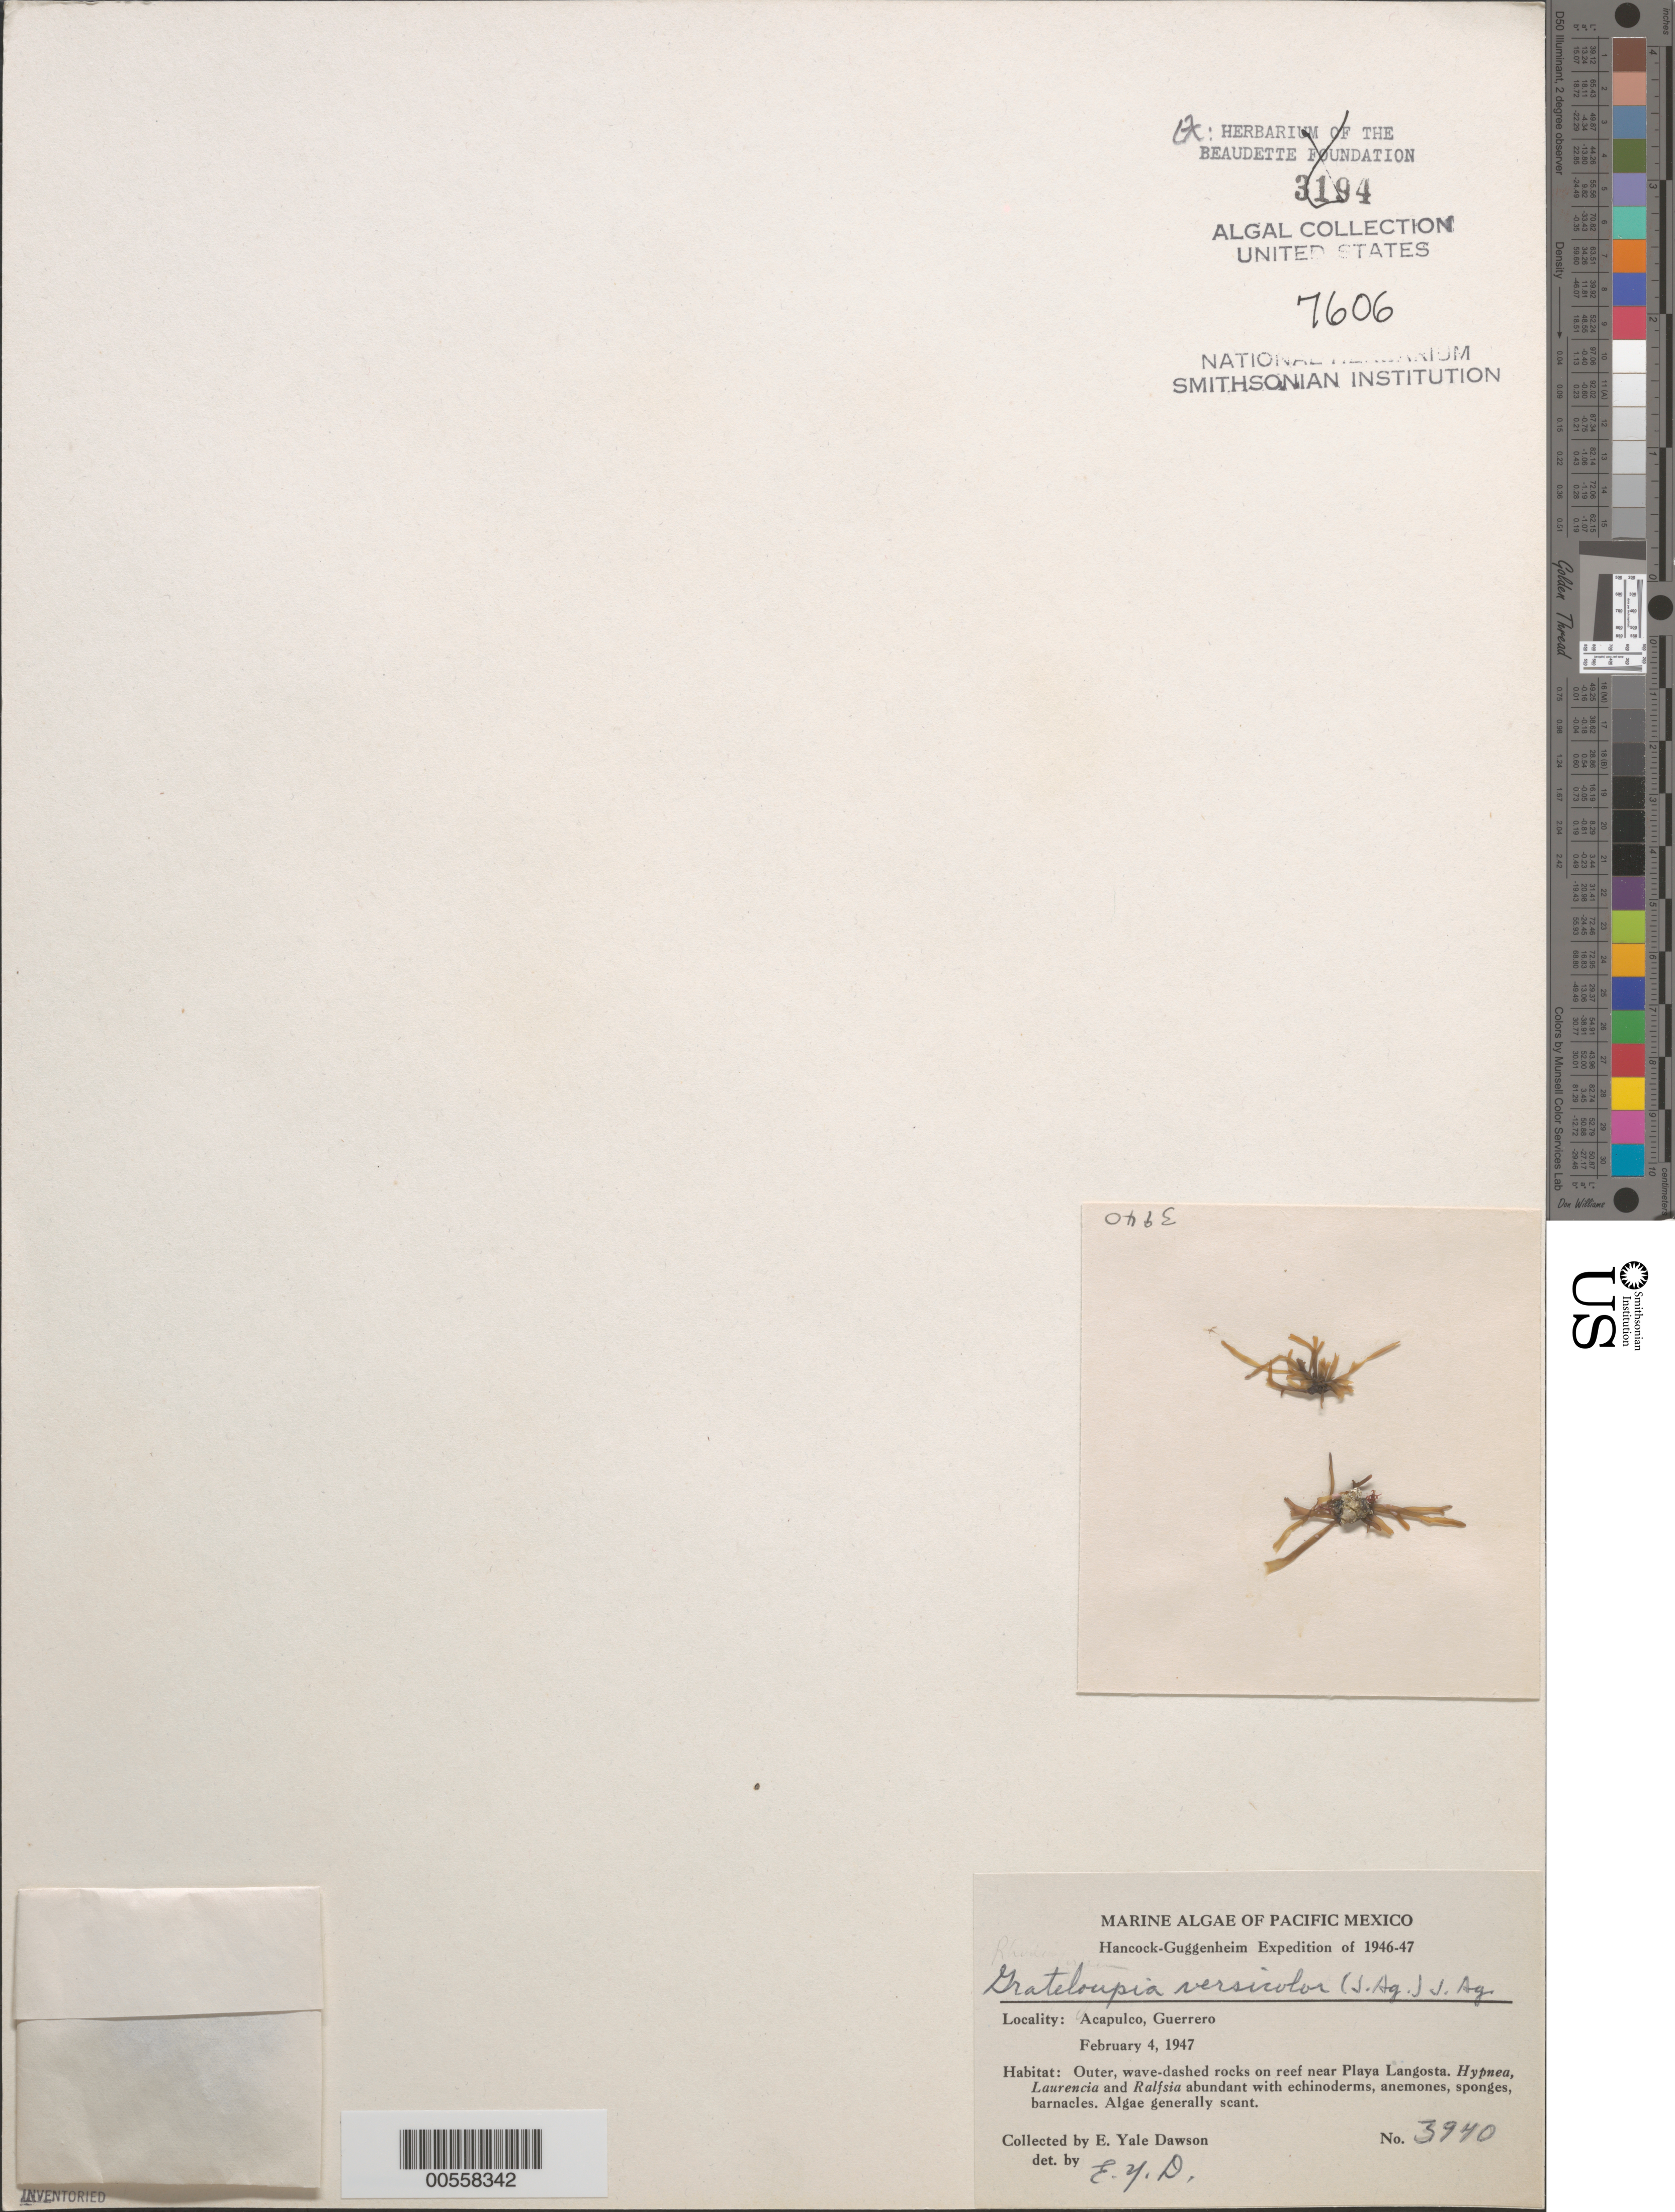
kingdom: Plantae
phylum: Rhodophyta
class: Florideophyceae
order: Halymeniales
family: Halymeniaceae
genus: Grateloupia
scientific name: Grateloupia versicolor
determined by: Dawson, E. Y.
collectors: E. Y. Dawson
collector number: EYD 3940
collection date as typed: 04 Feb 1947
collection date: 1947-02-04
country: Mexico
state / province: Guerrero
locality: Acapulco, reef near Playa Langosta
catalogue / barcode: US 7606